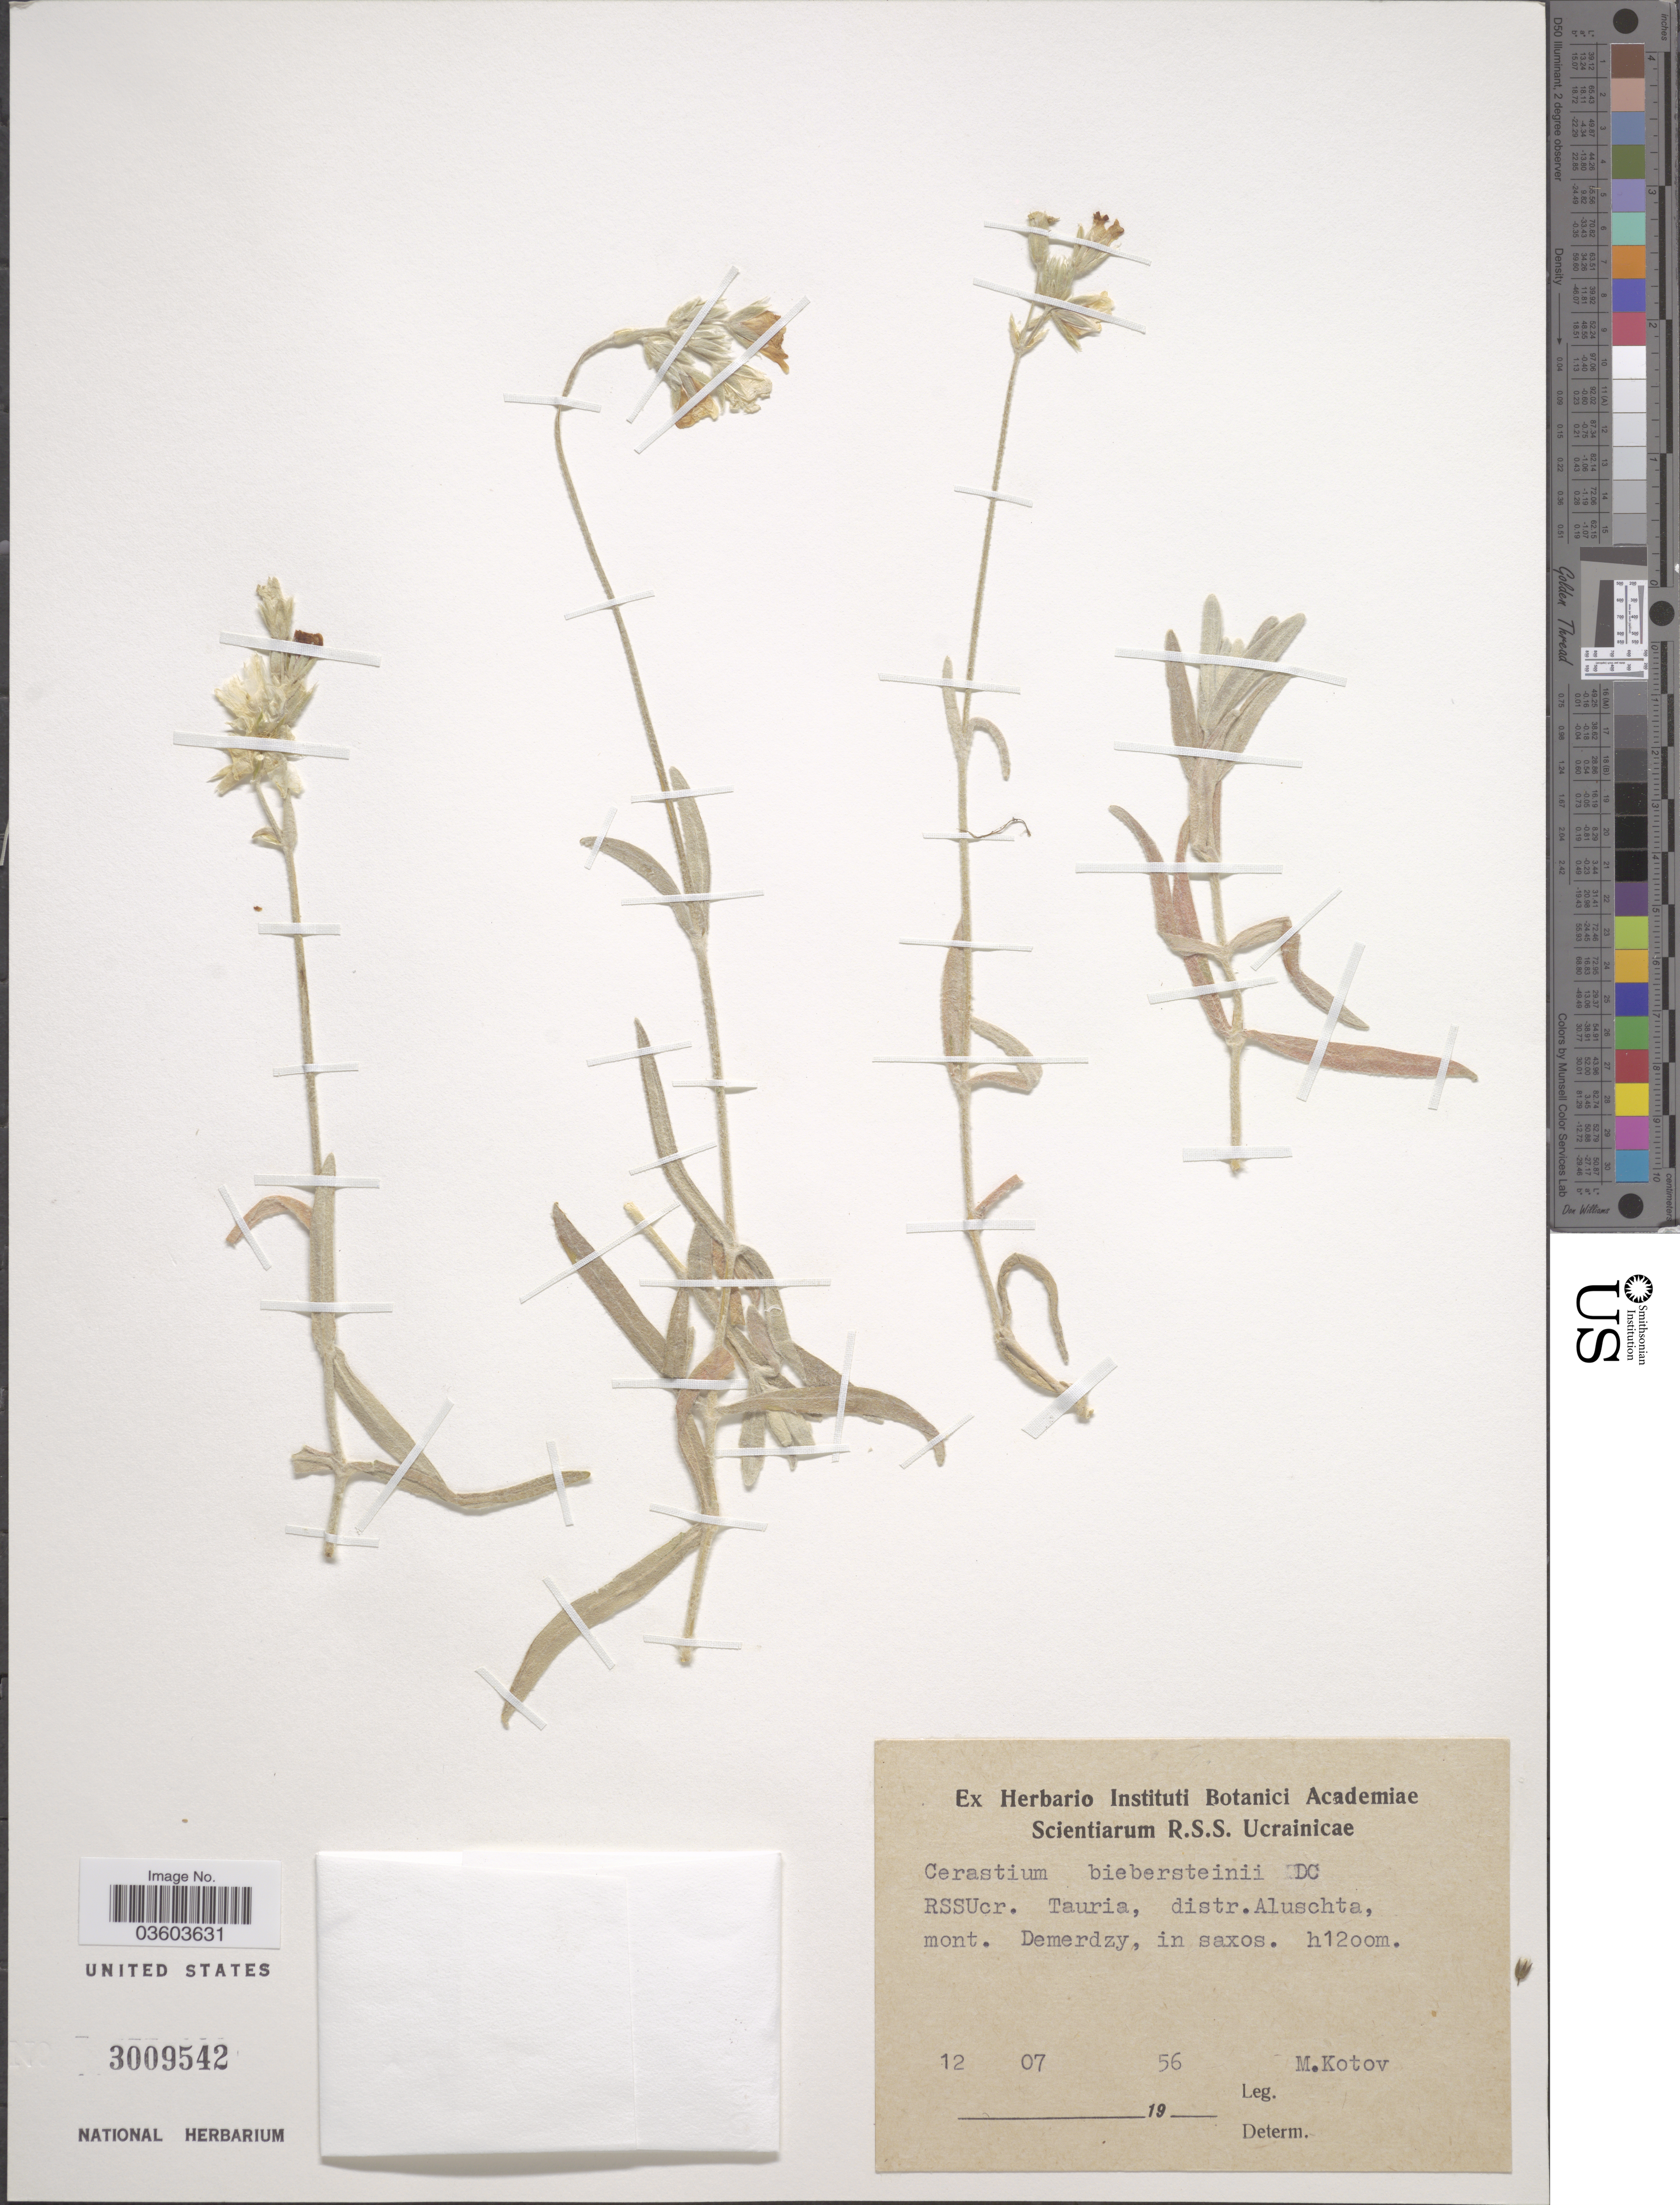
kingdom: Plantae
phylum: Tracheophyta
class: Magnoliopsida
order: Caryophyllales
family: Caryophyllaceae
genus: Cerastium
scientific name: Cerastium biebersteinii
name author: DC.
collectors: M. Kotov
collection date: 1956-07-12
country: Ukraine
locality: RSSUcr. Tauria, distr. Aluschta, mont. Demerdzy, in saxos.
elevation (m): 1200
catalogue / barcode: US 3009542